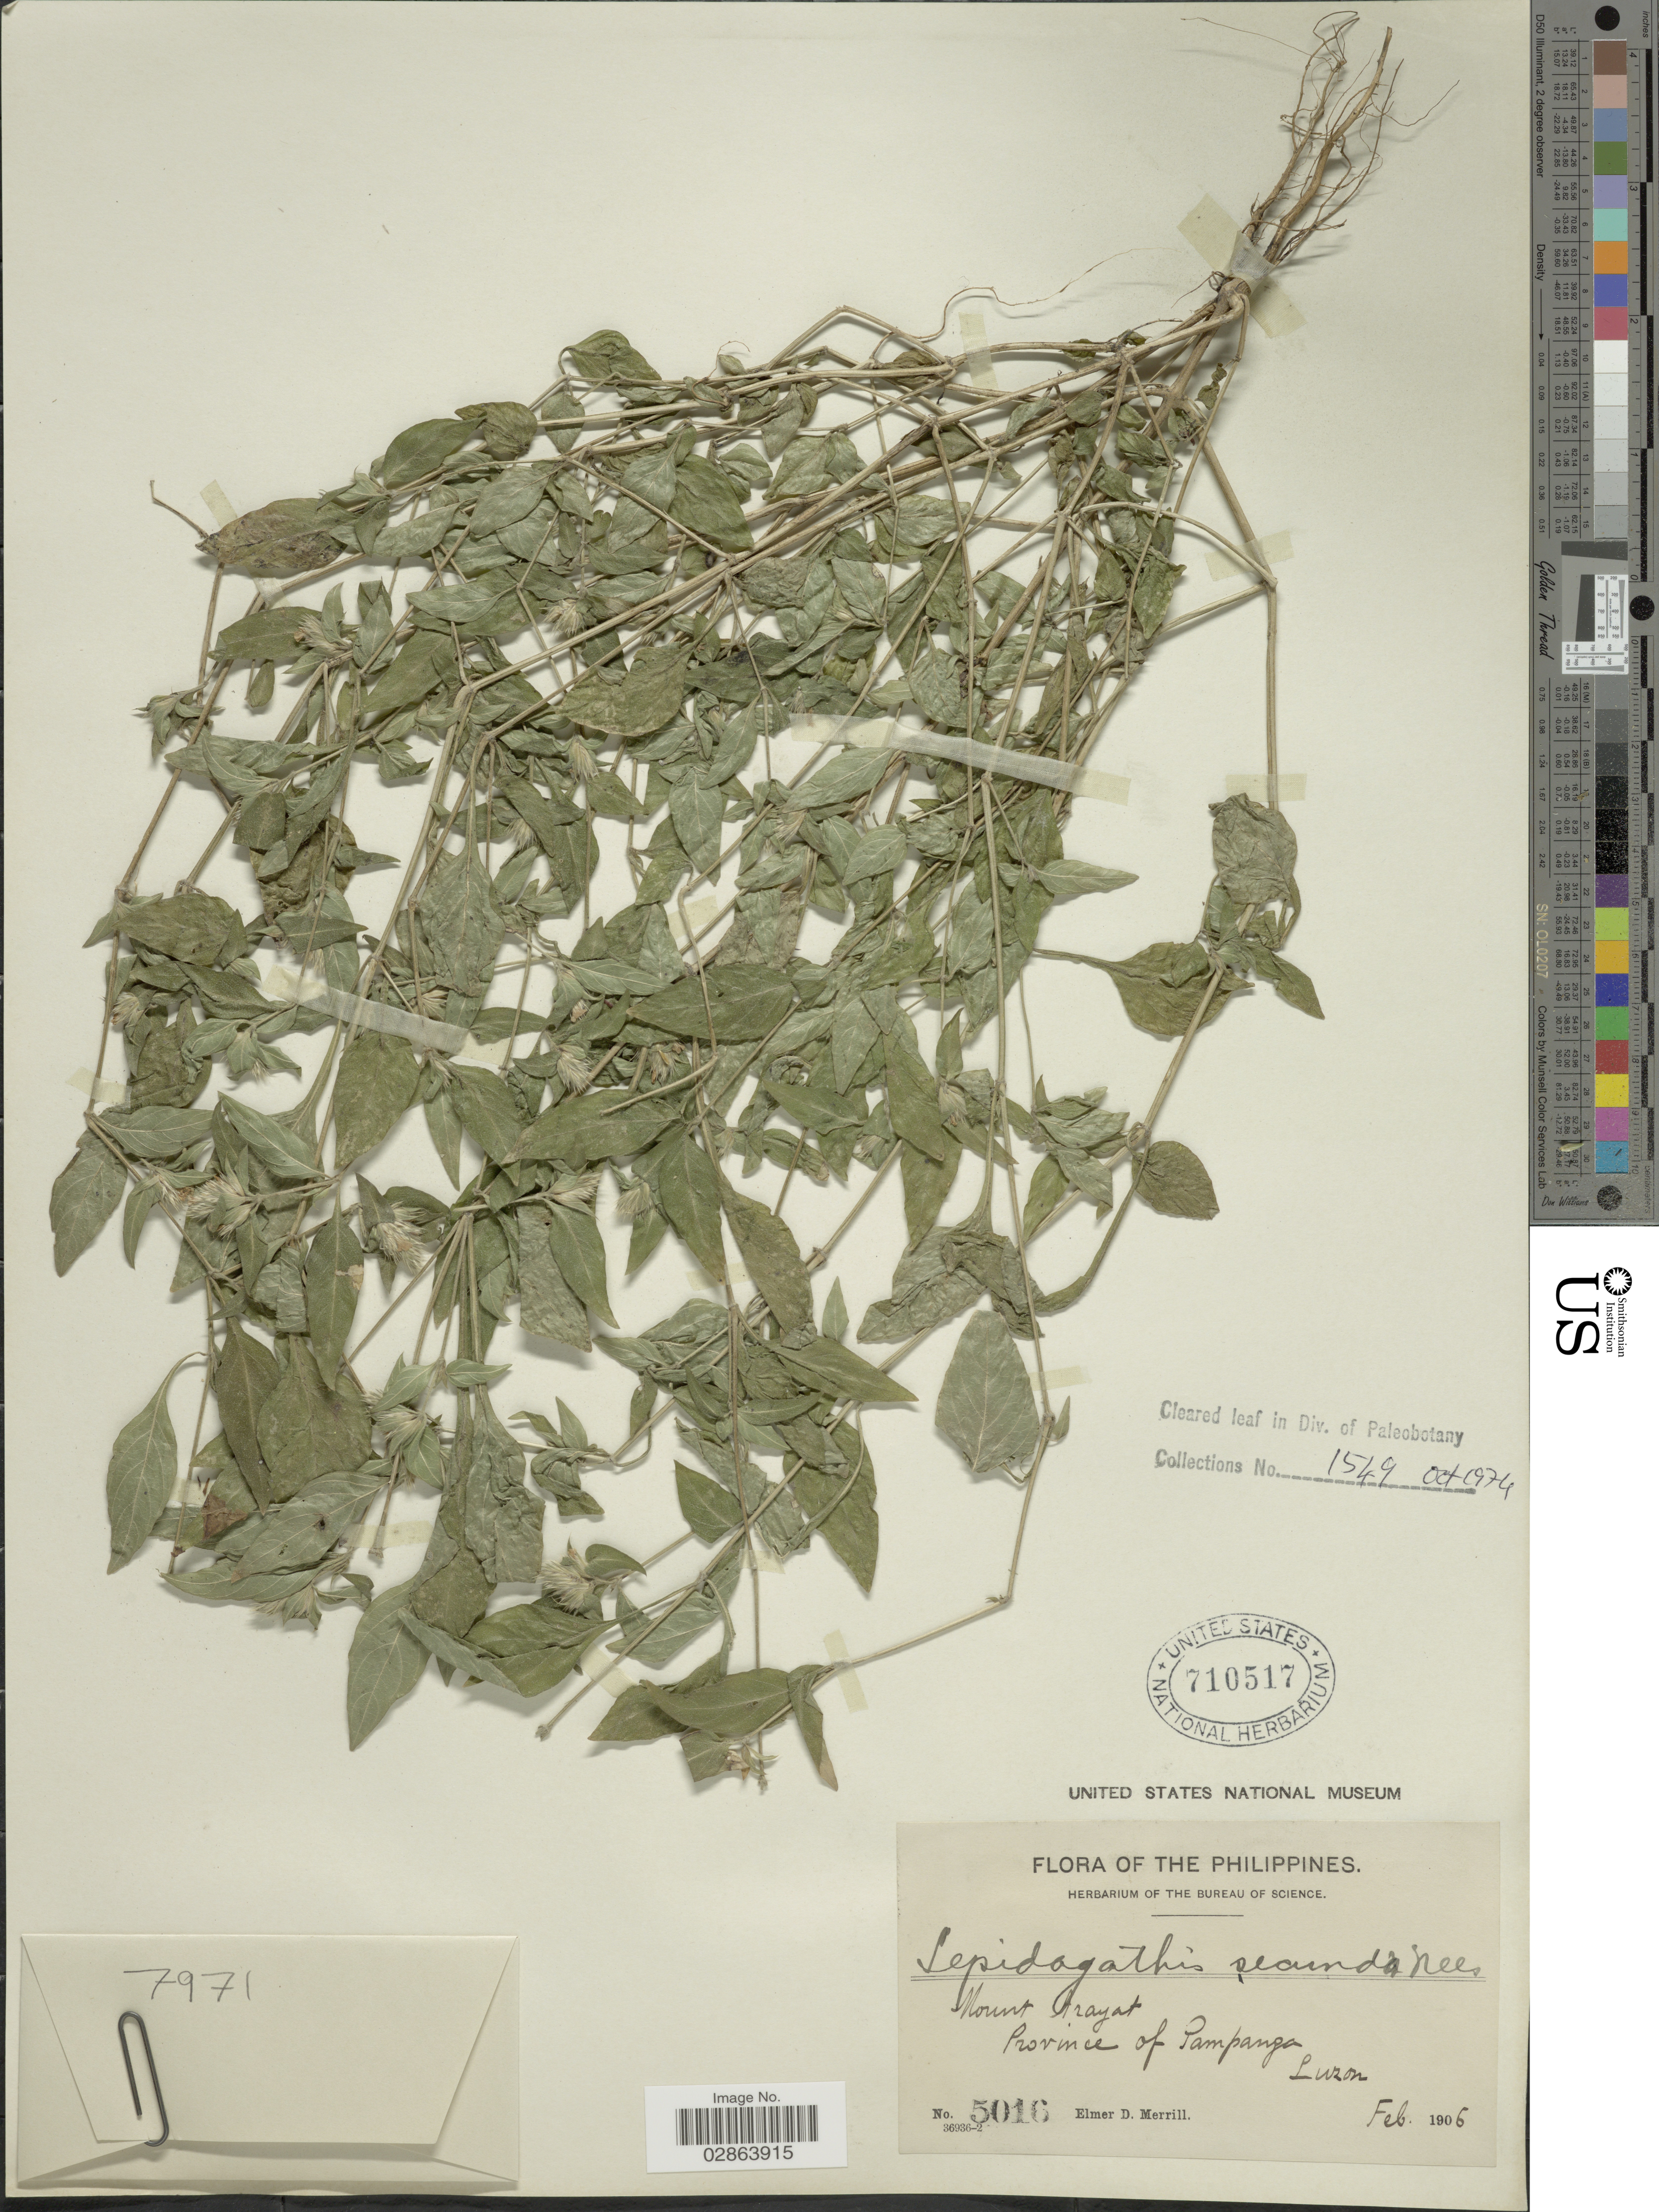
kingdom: Plantae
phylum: Tracheophyta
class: Magnoliopsida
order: Lamiales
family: Acanthaceae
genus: Lepidagathis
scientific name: Lepidagathis secunda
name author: (Blanco) Nees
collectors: E. D. Merrill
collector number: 5016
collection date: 1906-02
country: Philippines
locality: Mount Arayat, Province of Pampanga, Luzon.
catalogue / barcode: US 710517